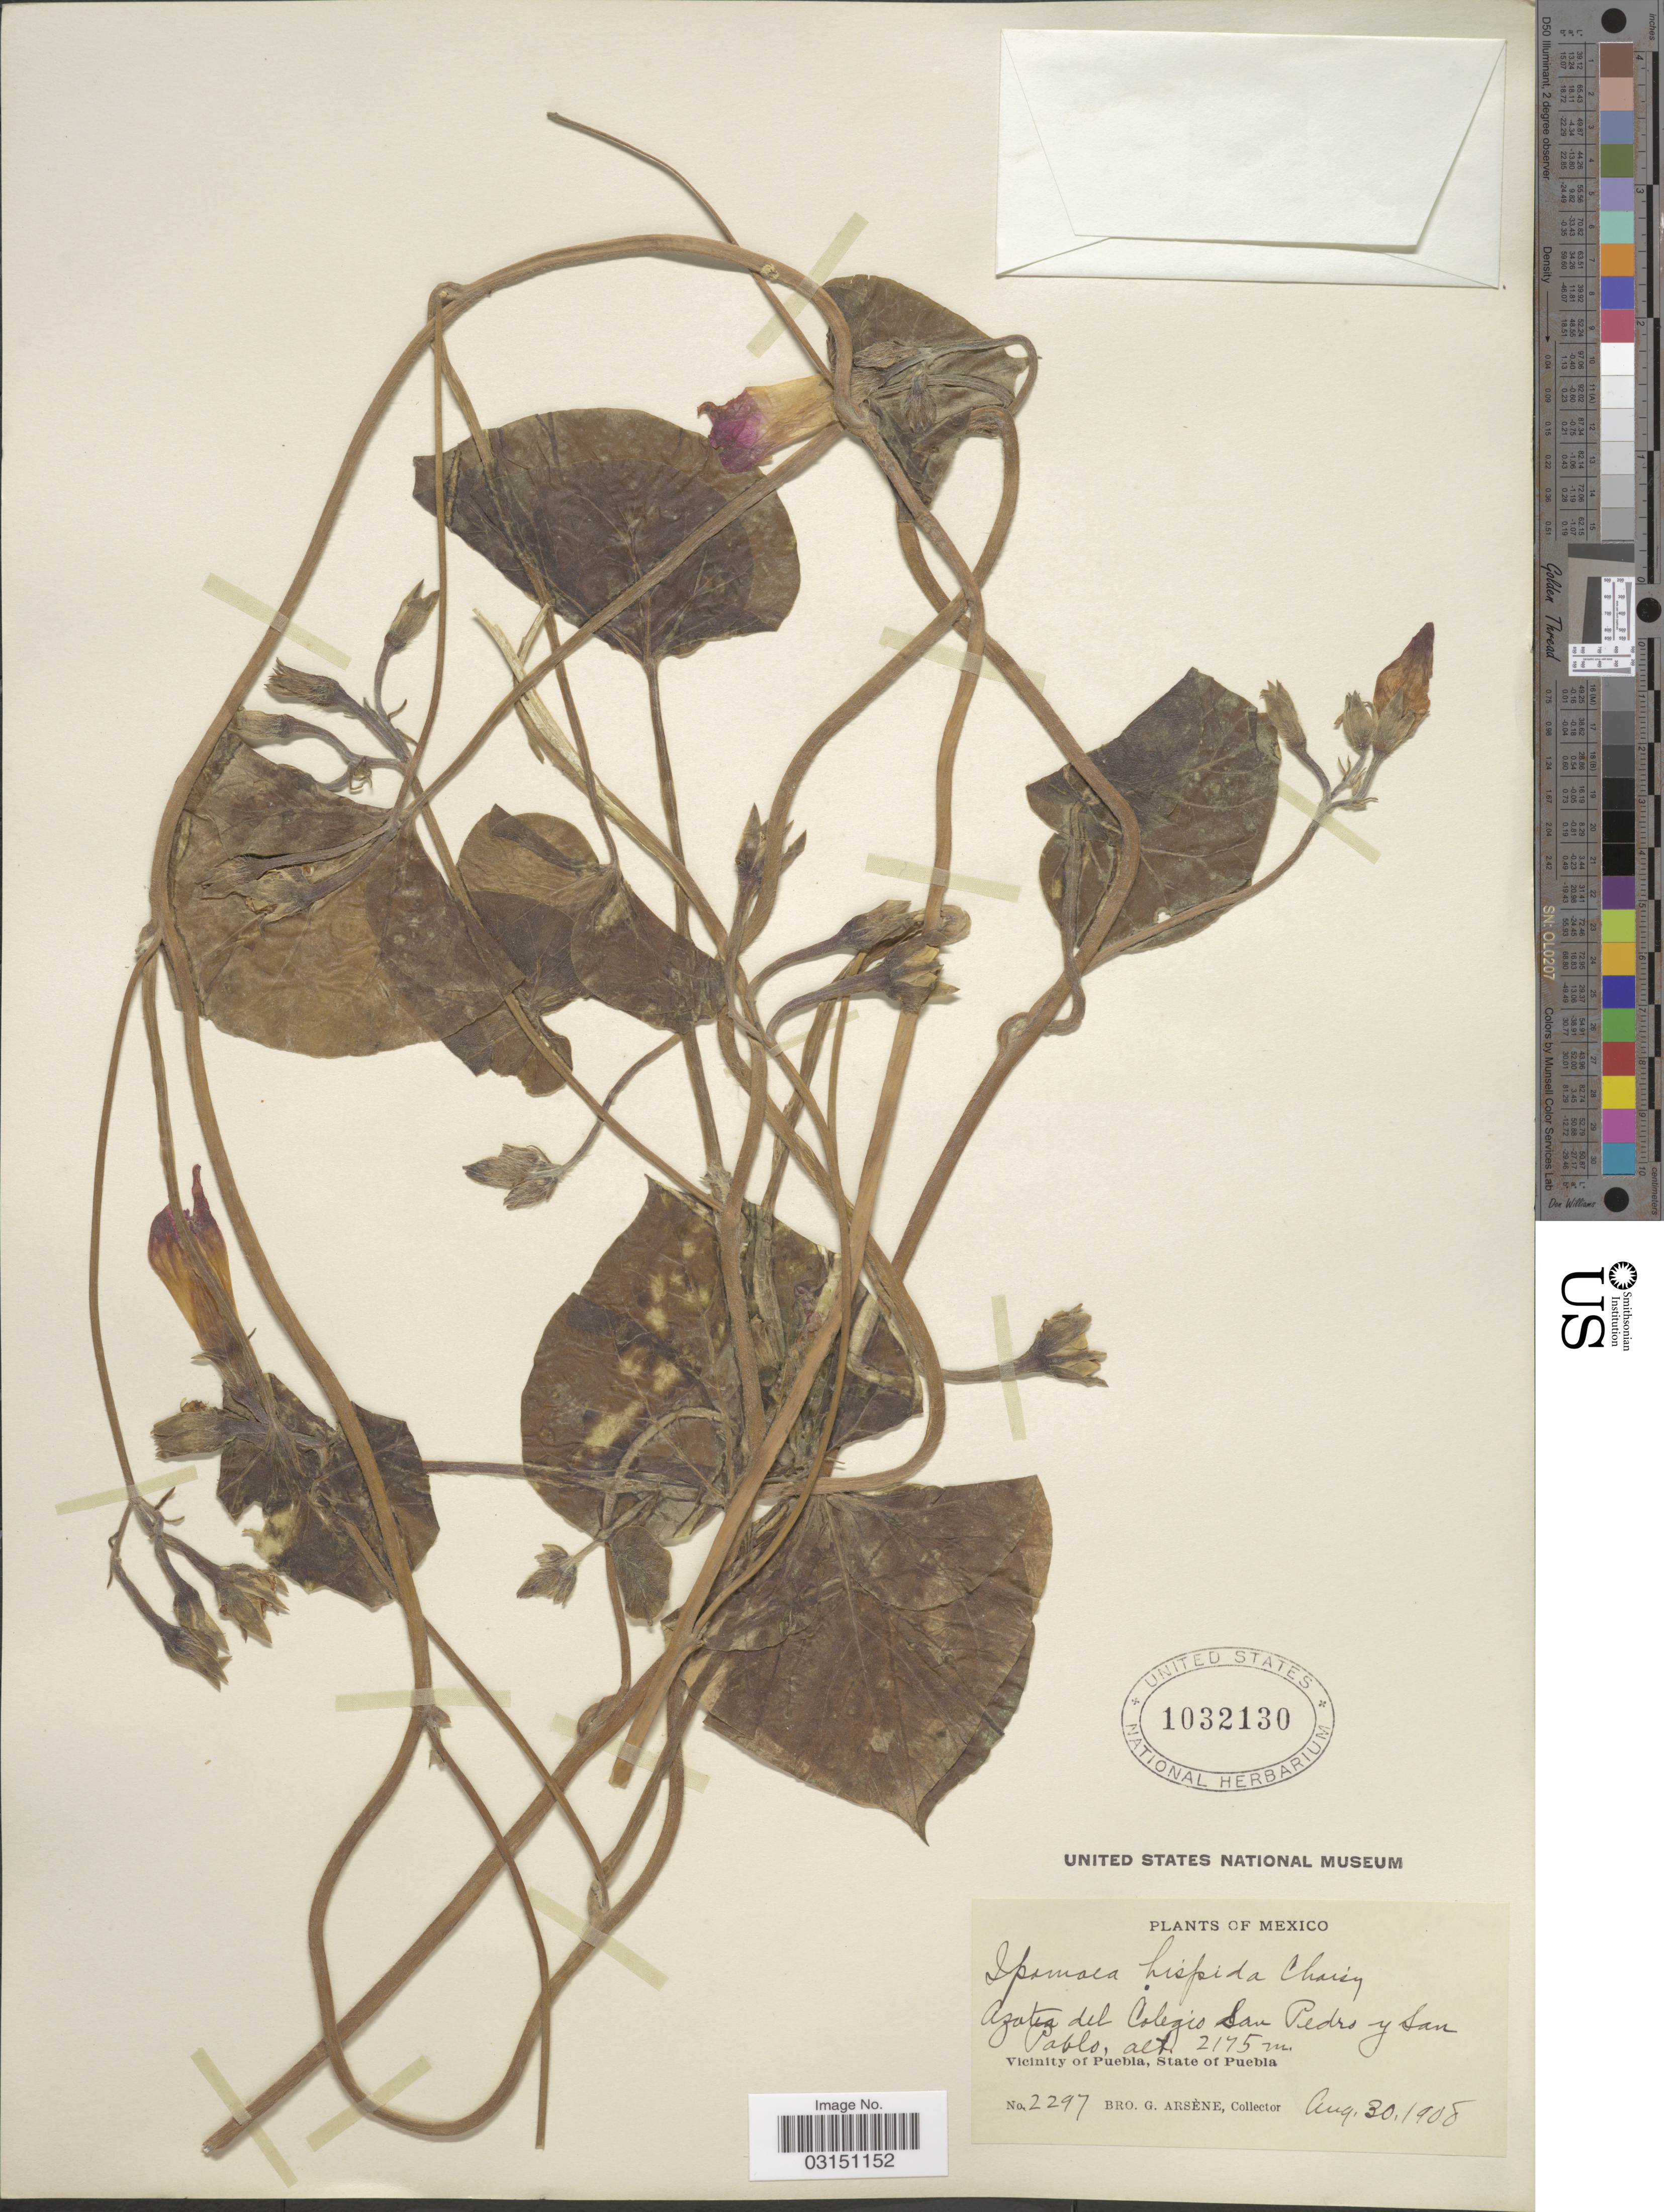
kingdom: Plantae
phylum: Tracheophyta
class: Magnoliopsida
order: Solanales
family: Convolvulaceae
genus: Ipomoea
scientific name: Ipomoea purpurea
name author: (L.) Roth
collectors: Bro. G. Arsène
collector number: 2297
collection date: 1908-08-30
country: Mexico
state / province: Puebla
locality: Azotea del Colegio San Pedro y San Pablo, Vicinity of Puebla.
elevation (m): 2175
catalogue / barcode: US 1032130